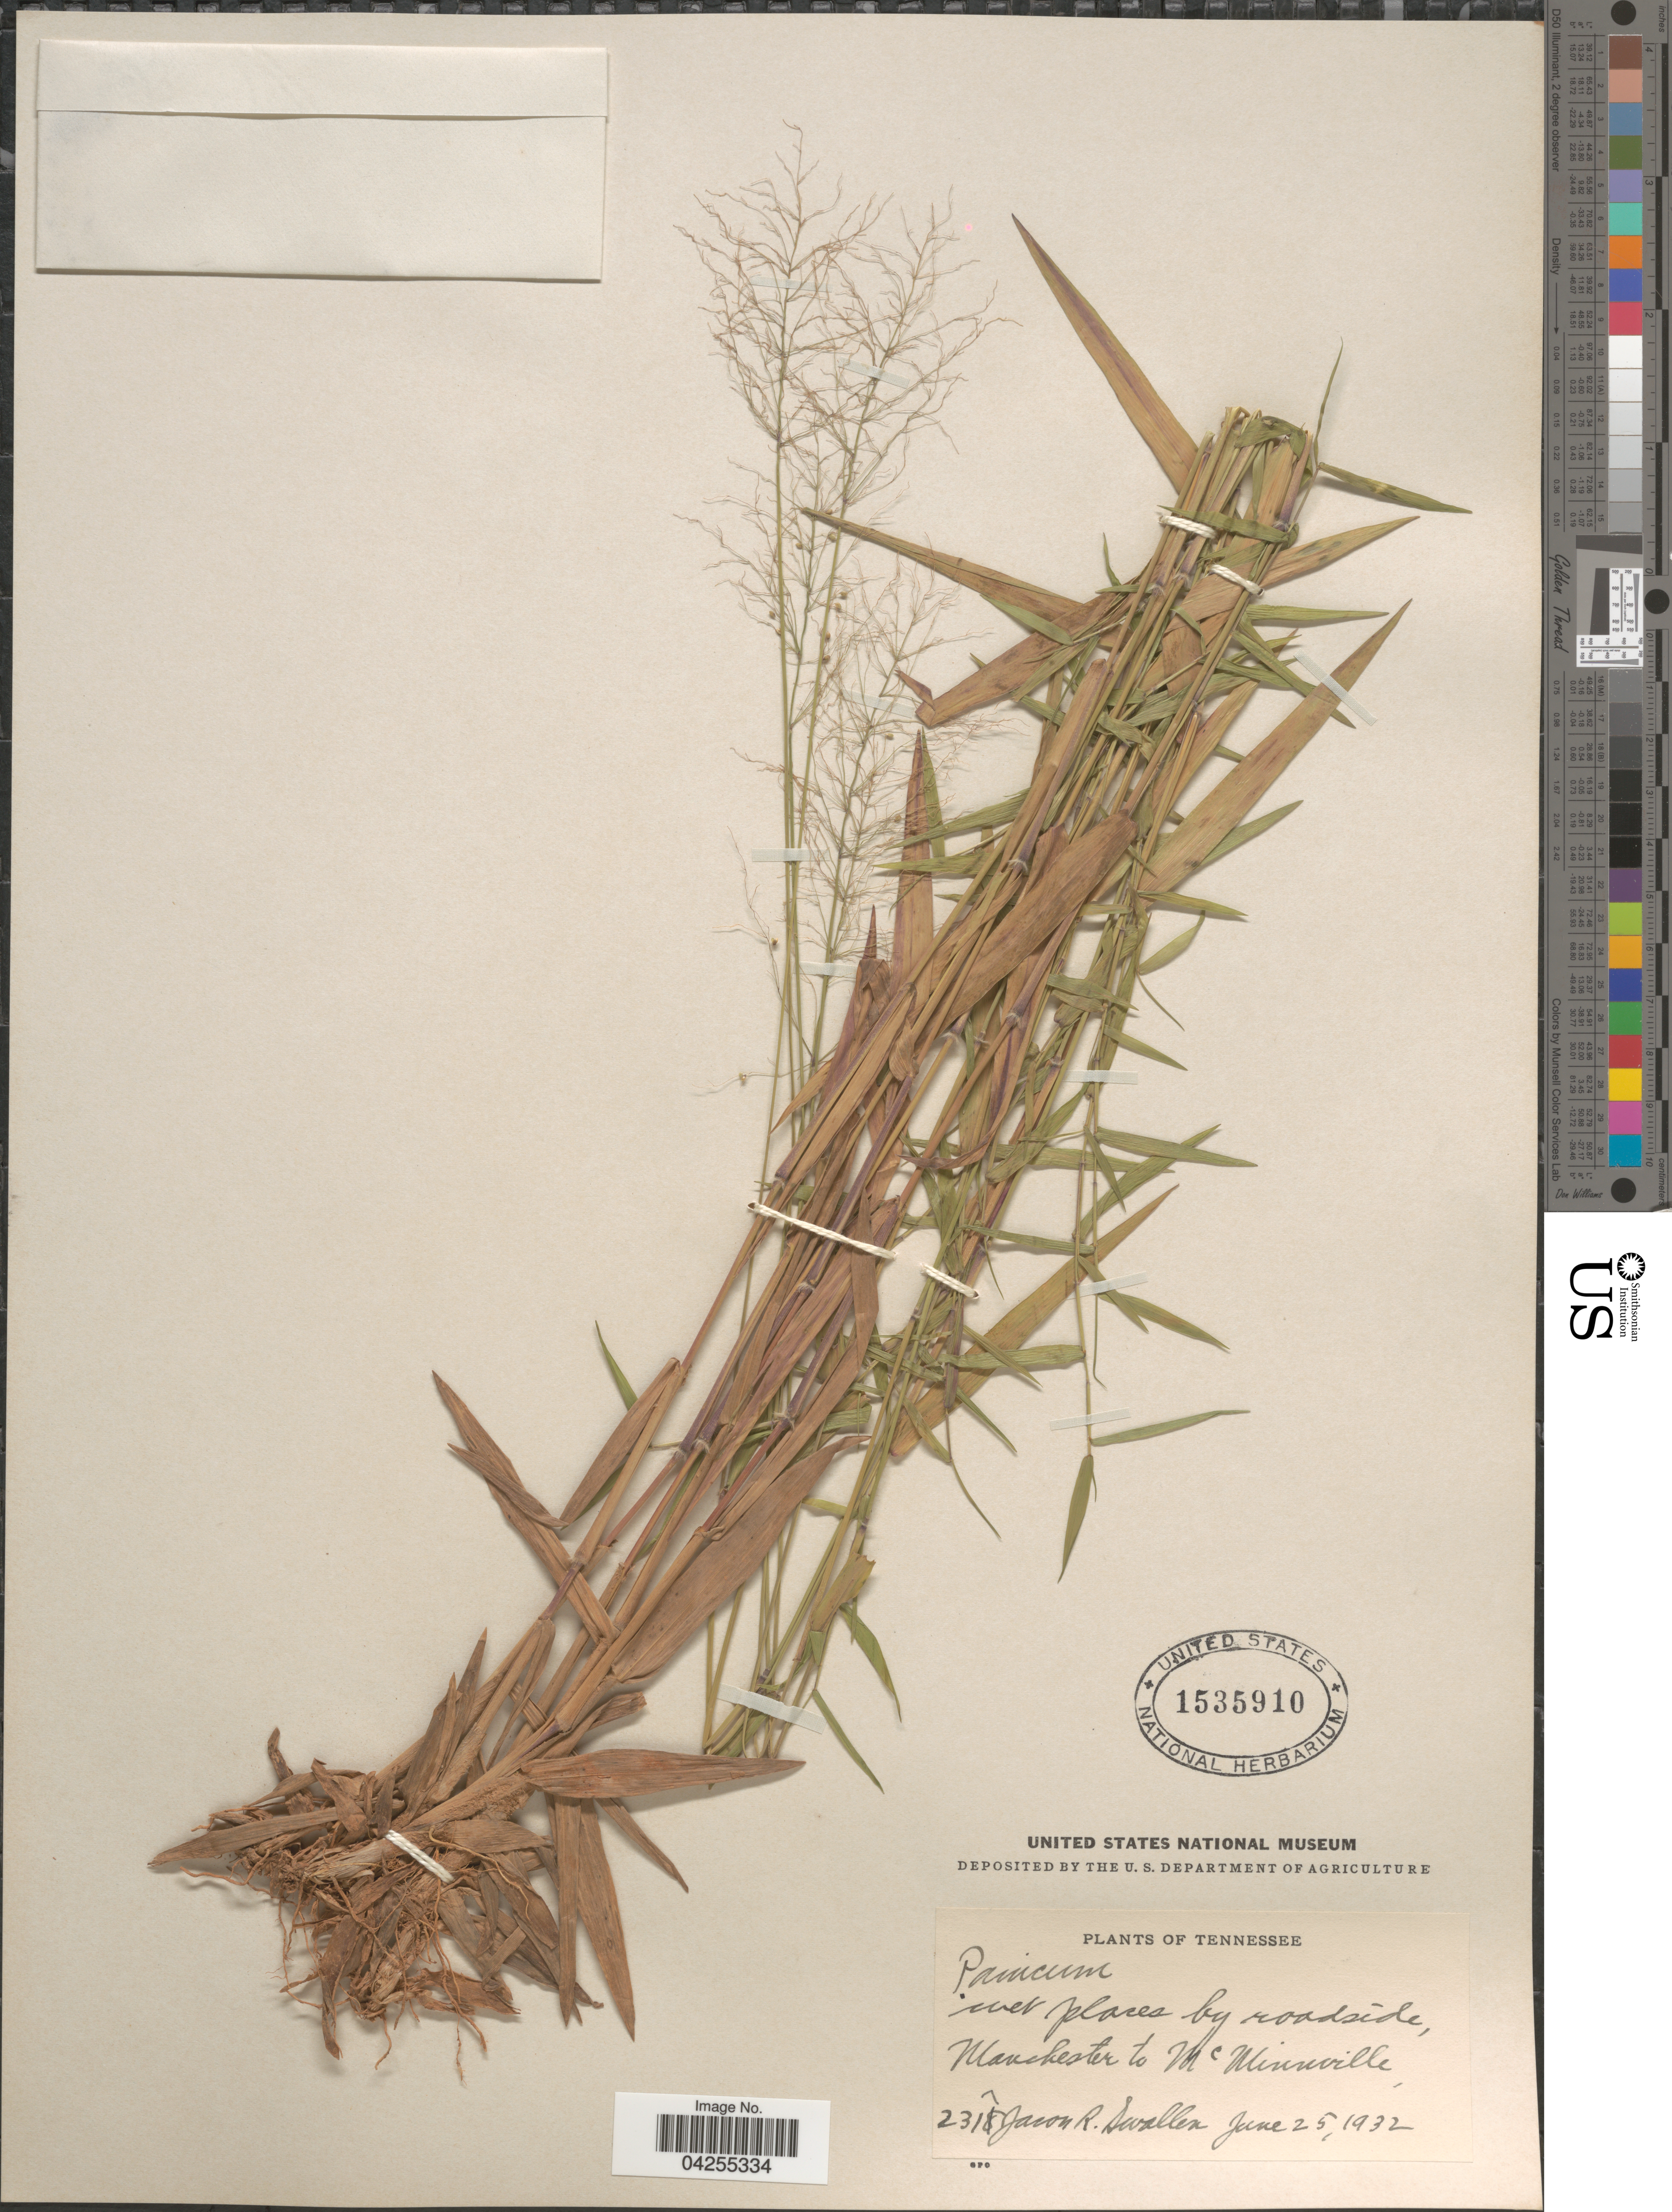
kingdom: Plantae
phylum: Tracheophyta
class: Liliopsida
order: Poales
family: Poaceae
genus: Dichanthelium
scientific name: Dichanthelium dichotomum var. dichotomum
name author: (L.) Gould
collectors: J. R. Swallen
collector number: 2311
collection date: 1932-06-25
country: United States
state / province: Tennessee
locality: Wet places by roadside, Manchester to McMinnville.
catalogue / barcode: US 1535910